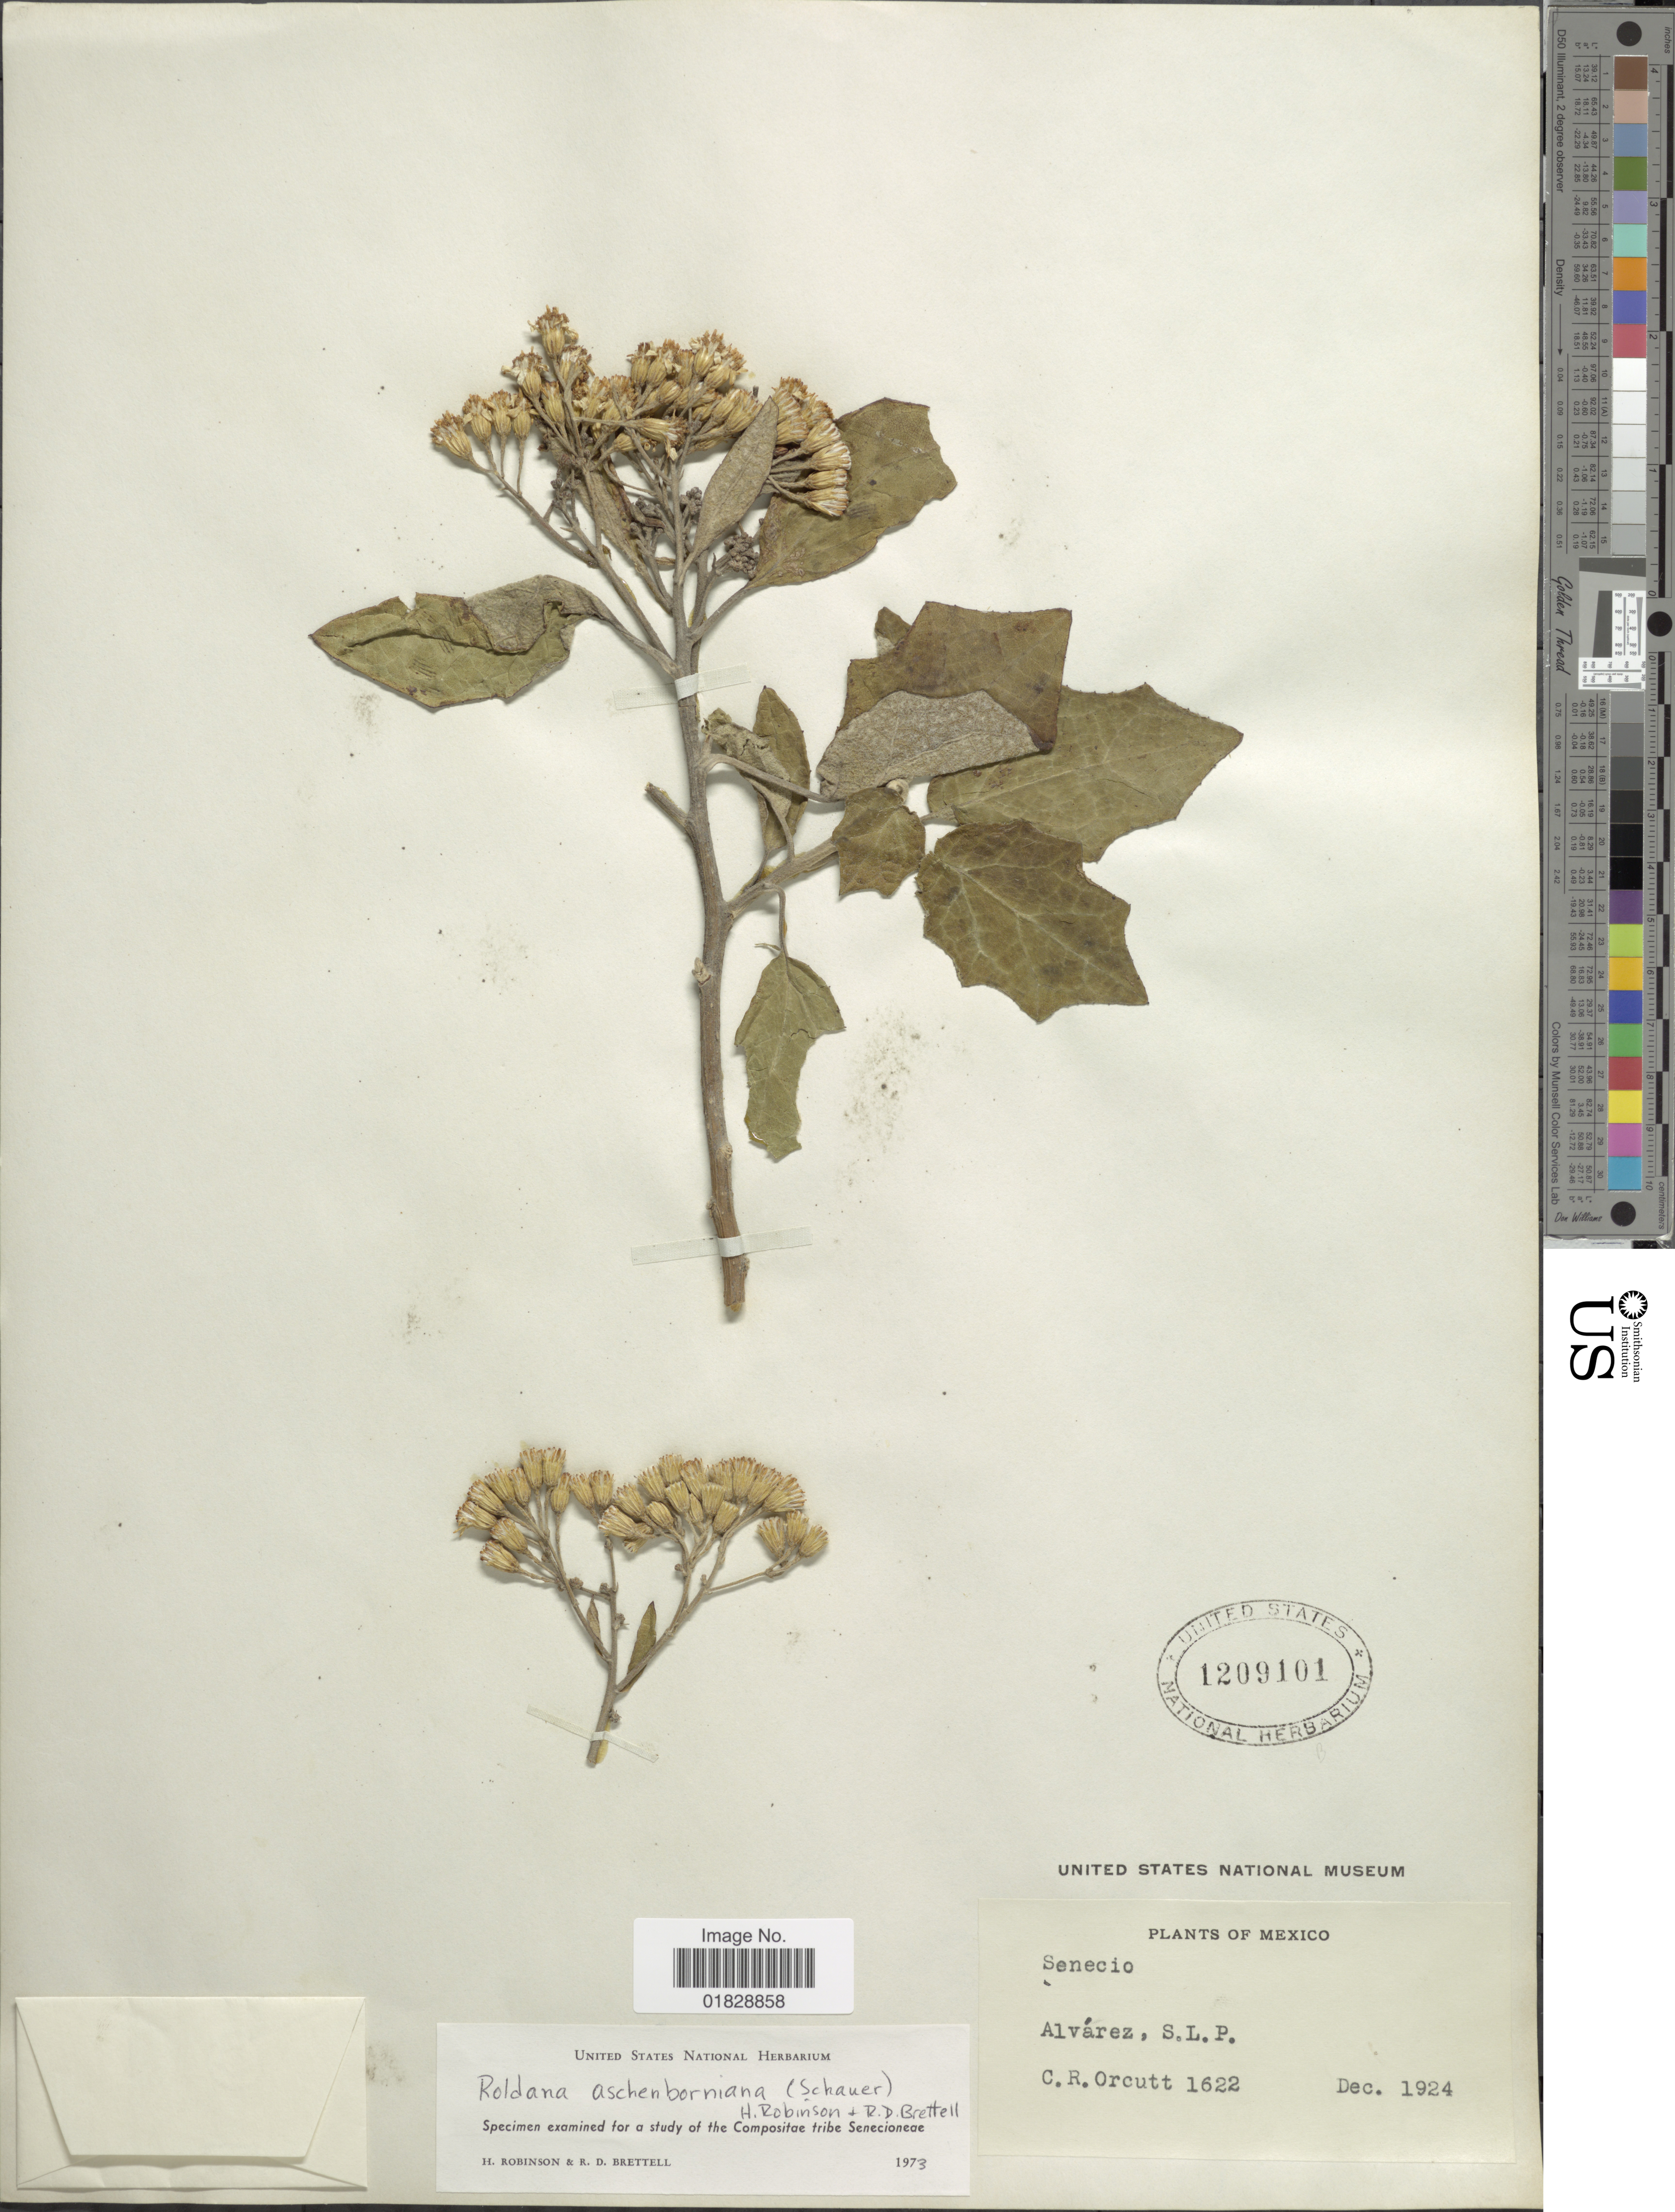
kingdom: Plantae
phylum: Tracheophyta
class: Magnoliopsida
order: Asterales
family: Asteraceae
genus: Roldana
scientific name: Roldana aschenborniana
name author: (S. Schauer) H. Rob. & Brettell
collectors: C. R. Orcutt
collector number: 1622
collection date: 1924-12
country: Mexico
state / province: San Luis Potosí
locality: Alvárez, S.L.P.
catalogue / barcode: US 1209101